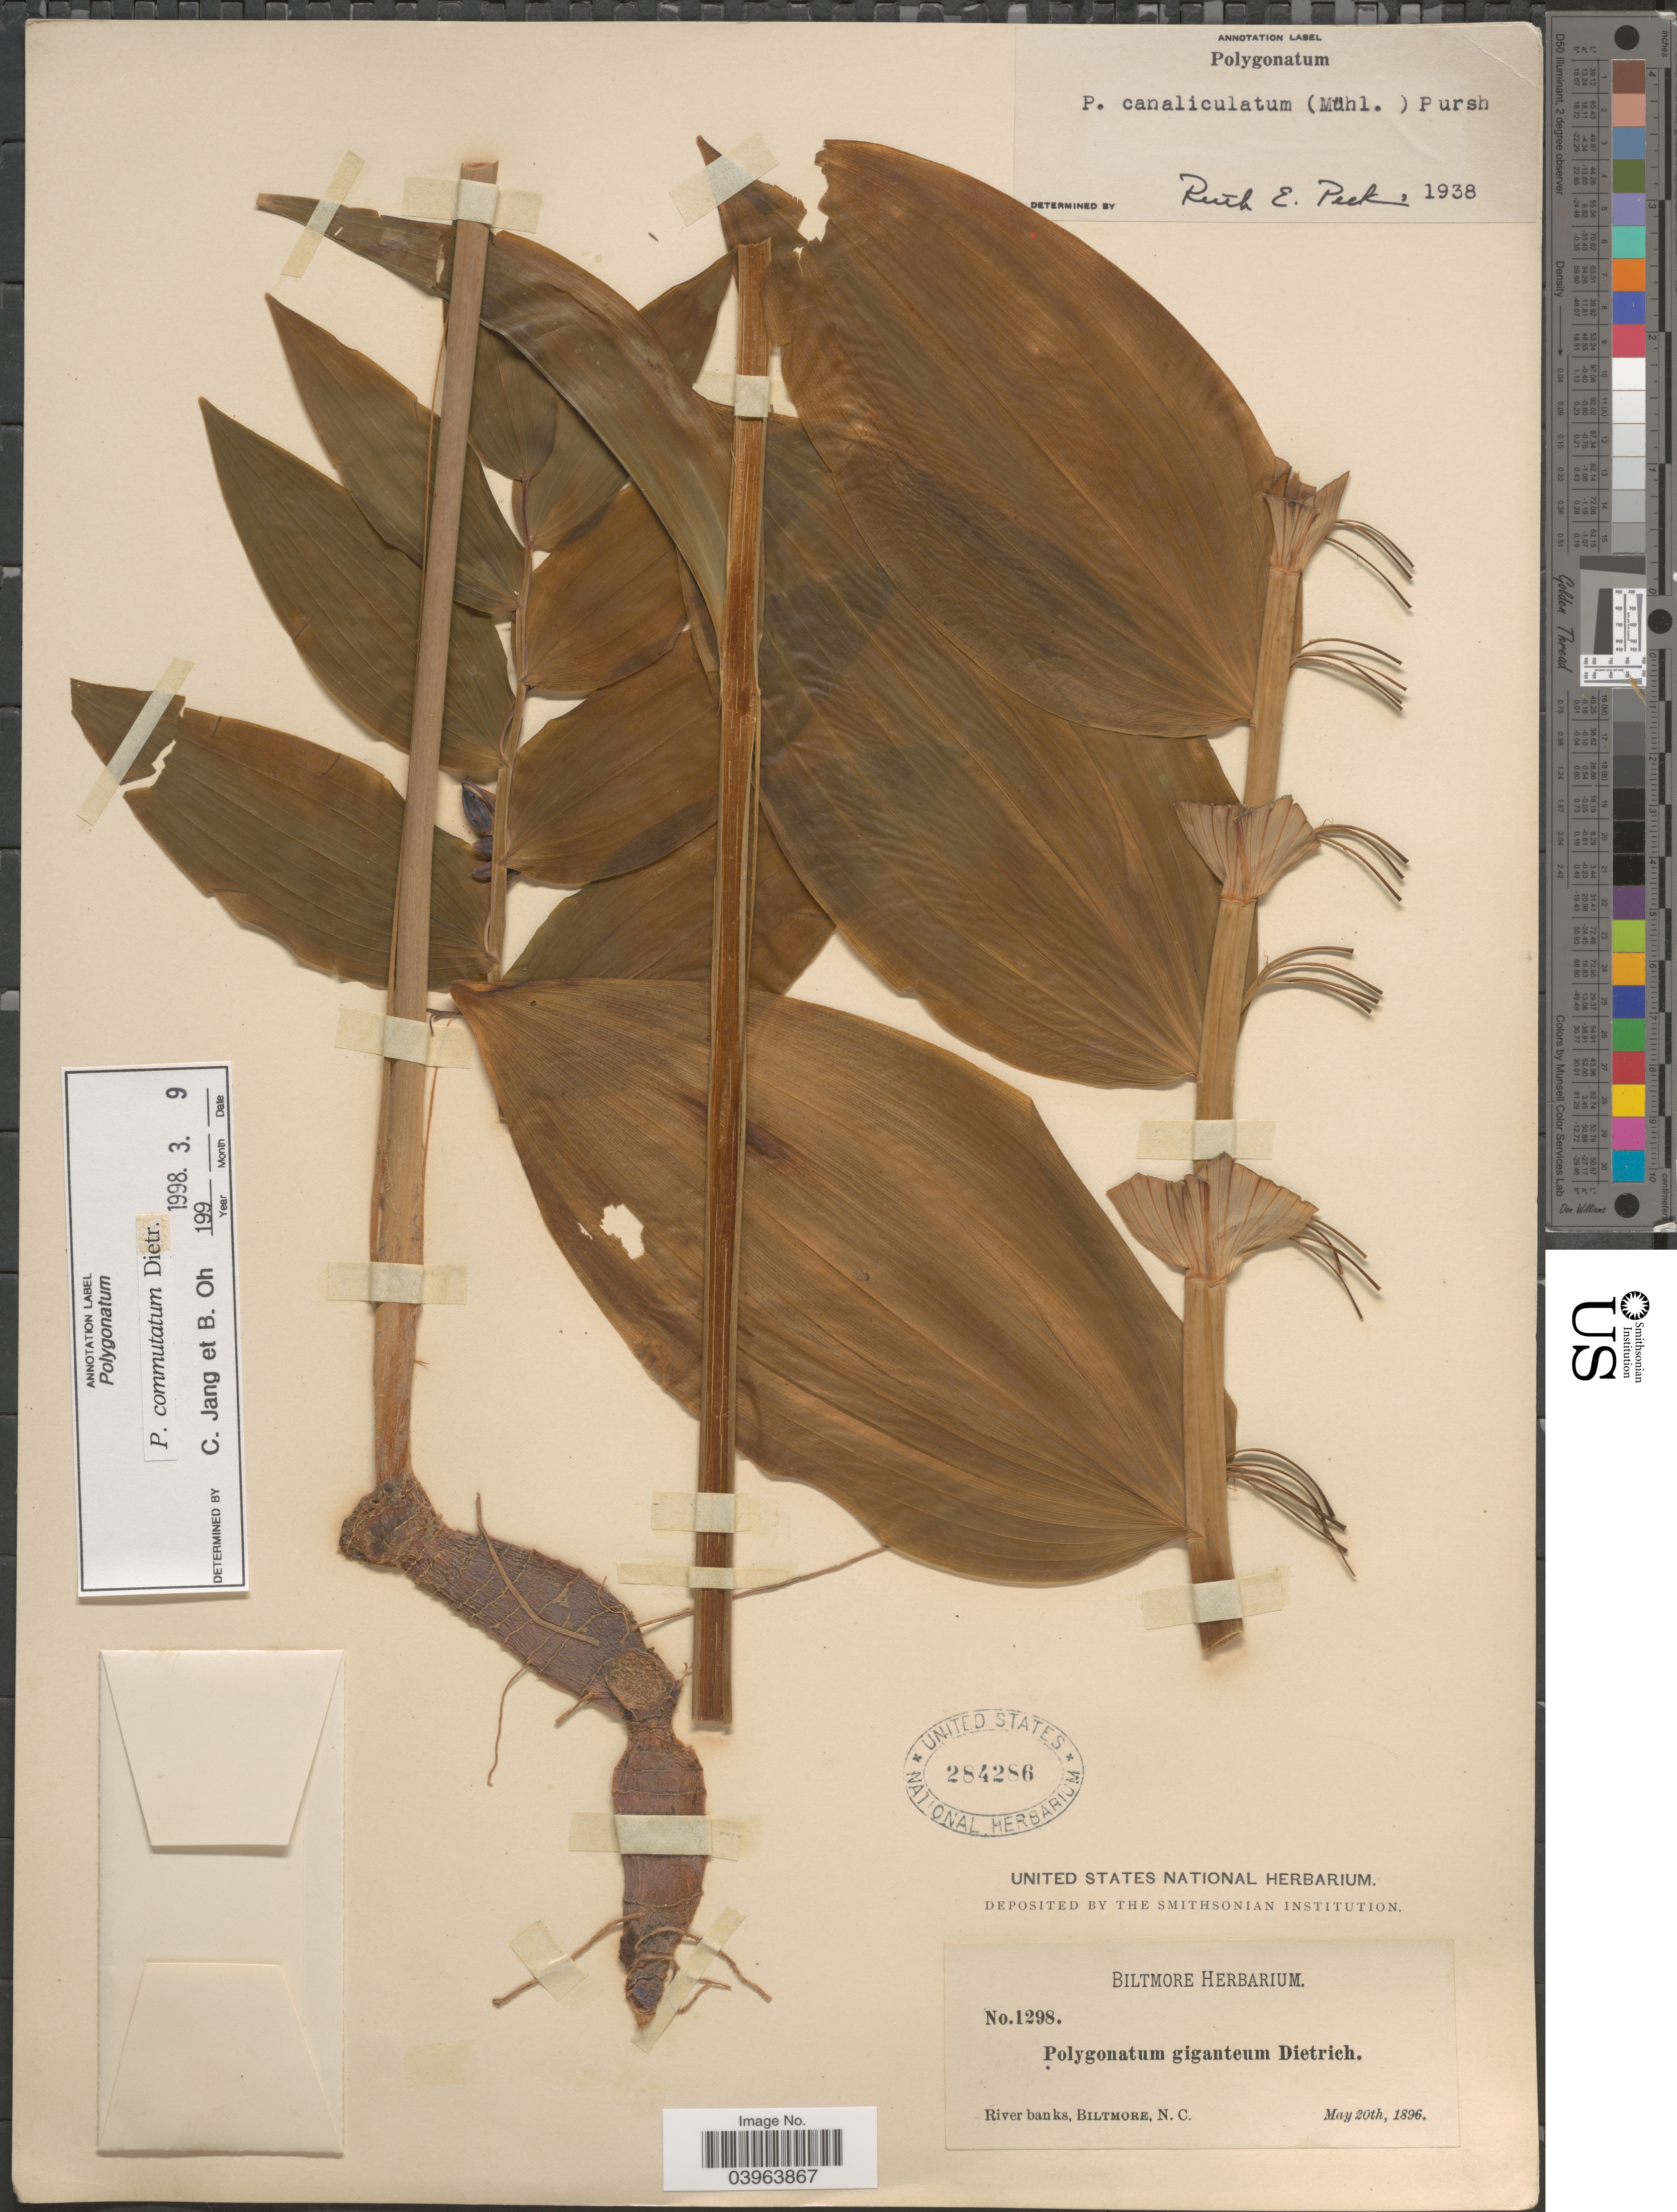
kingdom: Plantae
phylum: Tracheophyta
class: Liliopsida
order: Asparagales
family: Asparagaceae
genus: Polygonatum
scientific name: Polygonatum commutatum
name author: (Schult. f.) A. Dietr.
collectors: ex herb. Biltmore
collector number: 1298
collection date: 1896-05-20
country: United States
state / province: North Carolina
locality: River banks, Biltmore.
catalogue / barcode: US 284286